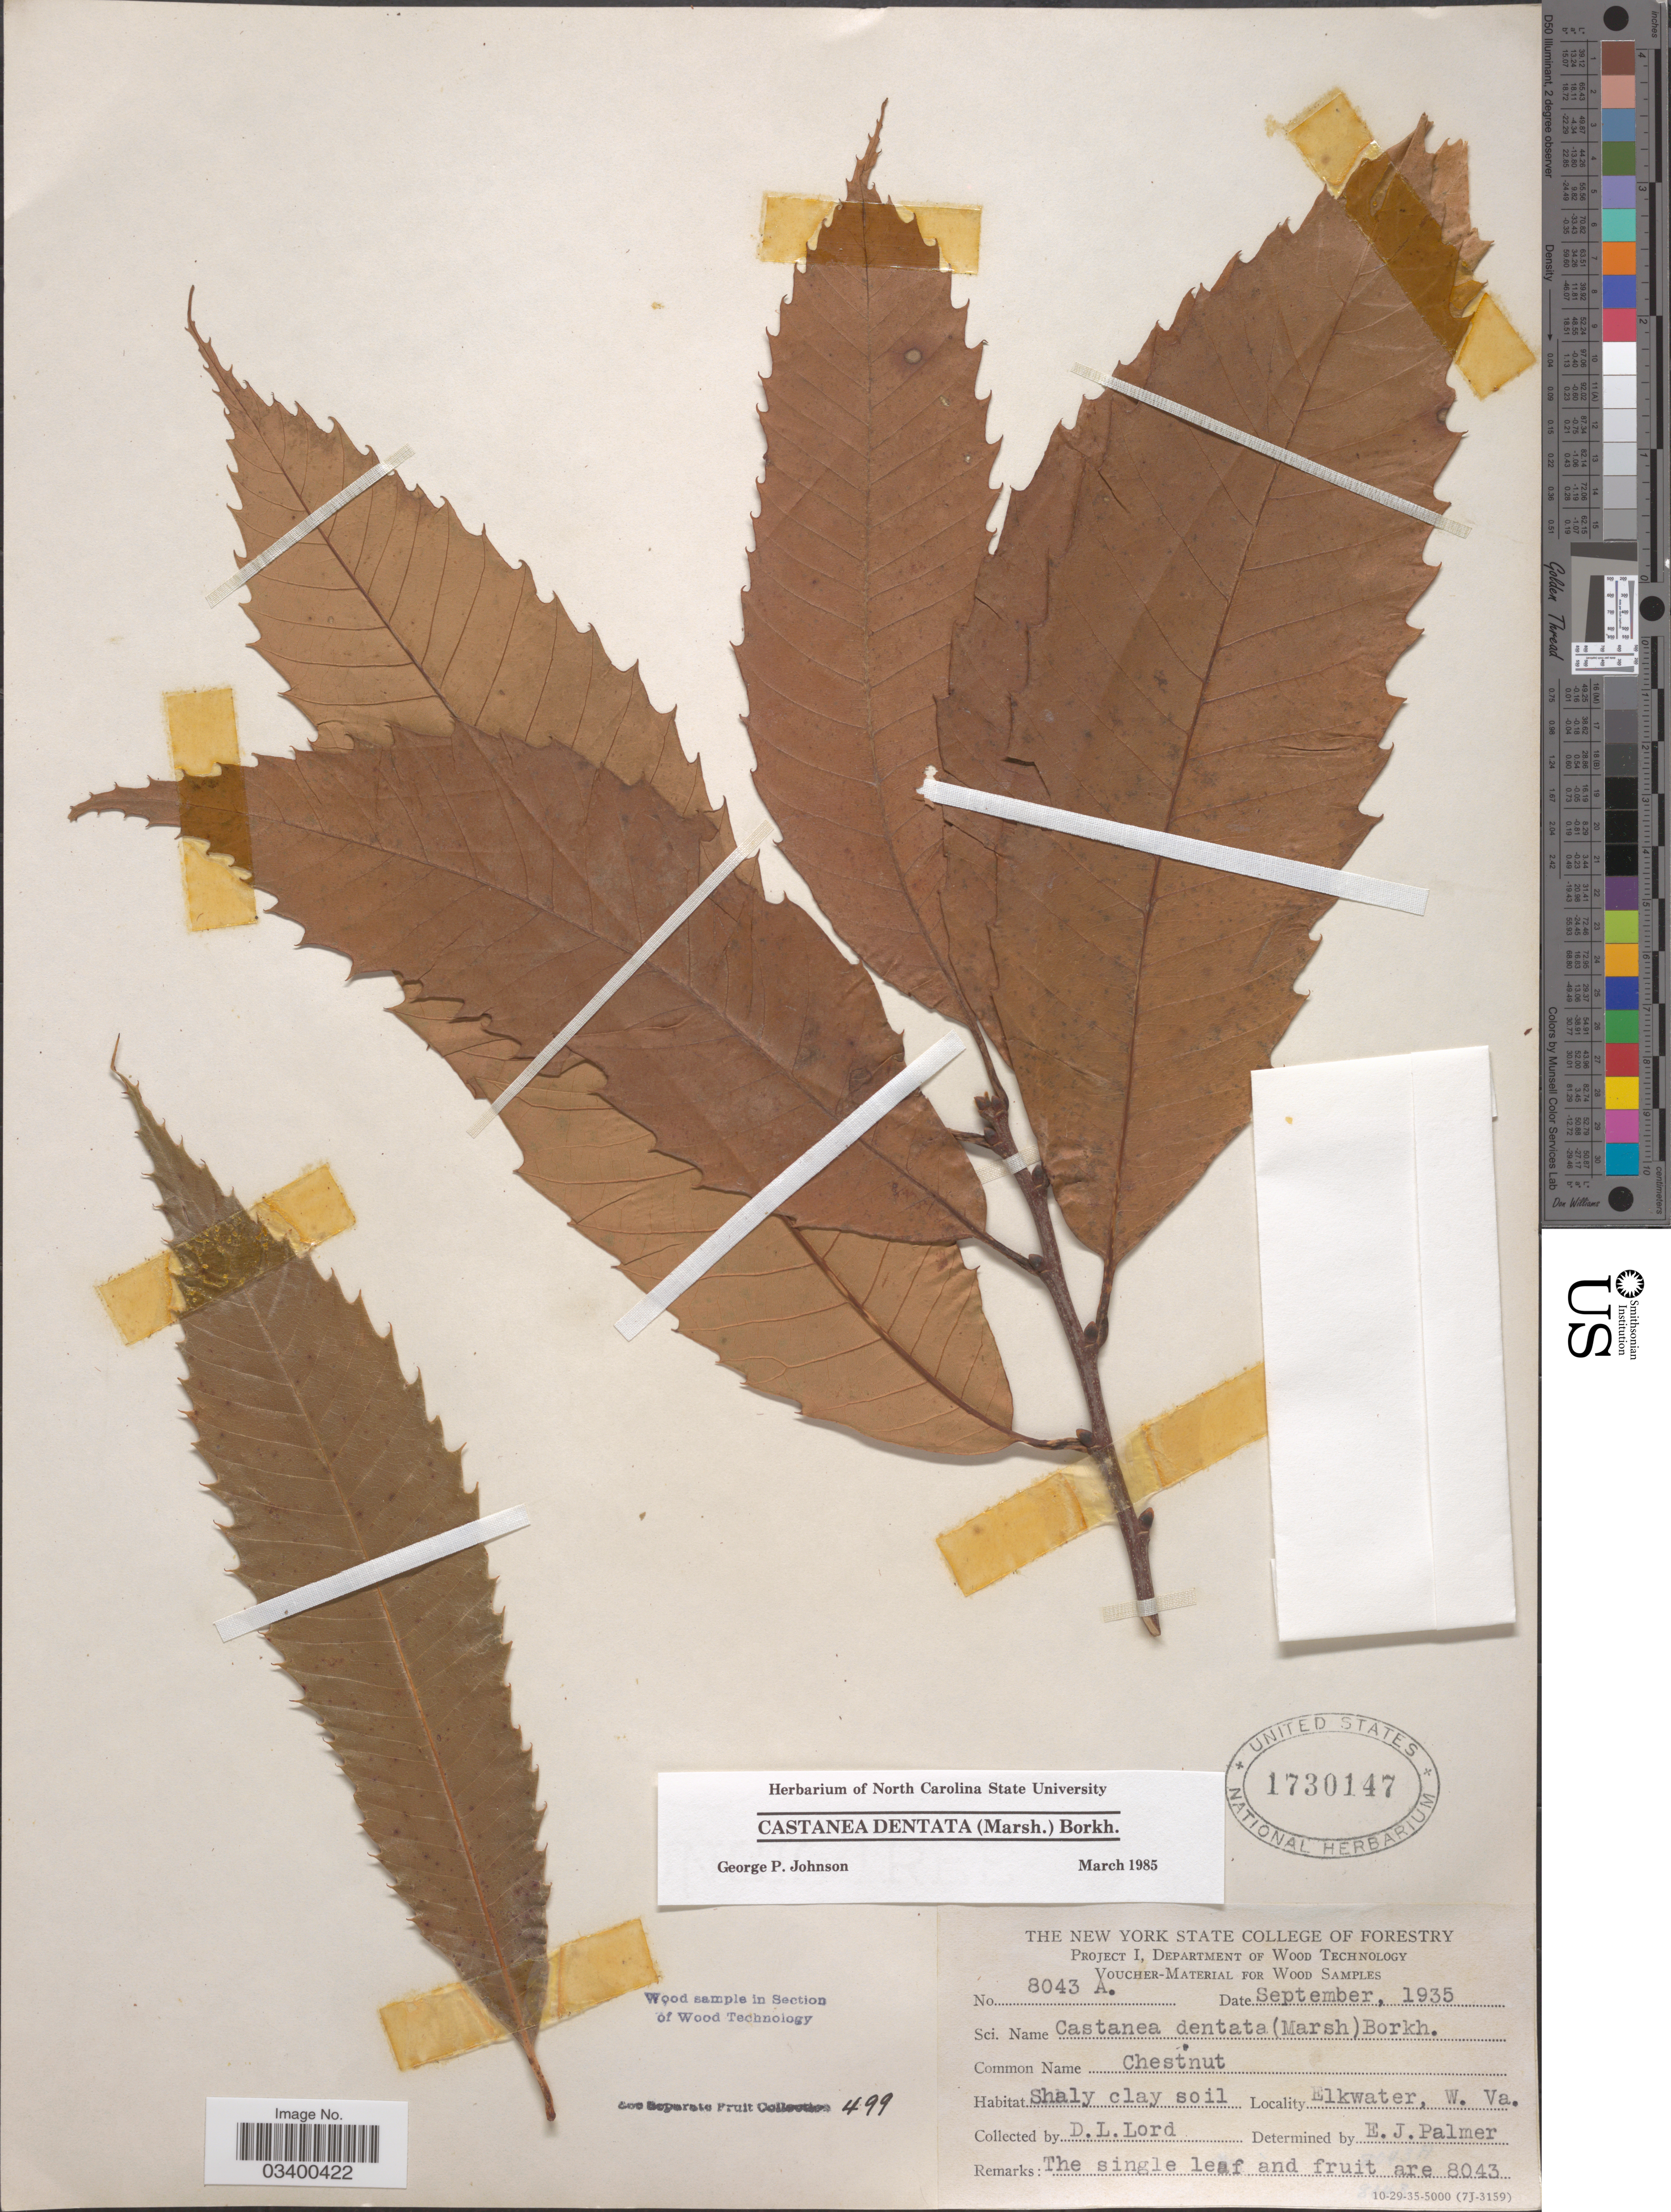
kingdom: Plantae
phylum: Tracheophyta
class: Magnoliopsida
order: Fagales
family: Fagaceae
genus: Castanea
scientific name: Castanea dentata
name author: (Marshall) Borkh.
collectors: D. Lord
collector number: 8043 A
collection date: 1935-09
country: United States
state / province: West Virginia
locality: Elkwater, W. Va.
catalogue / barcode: US 1730147